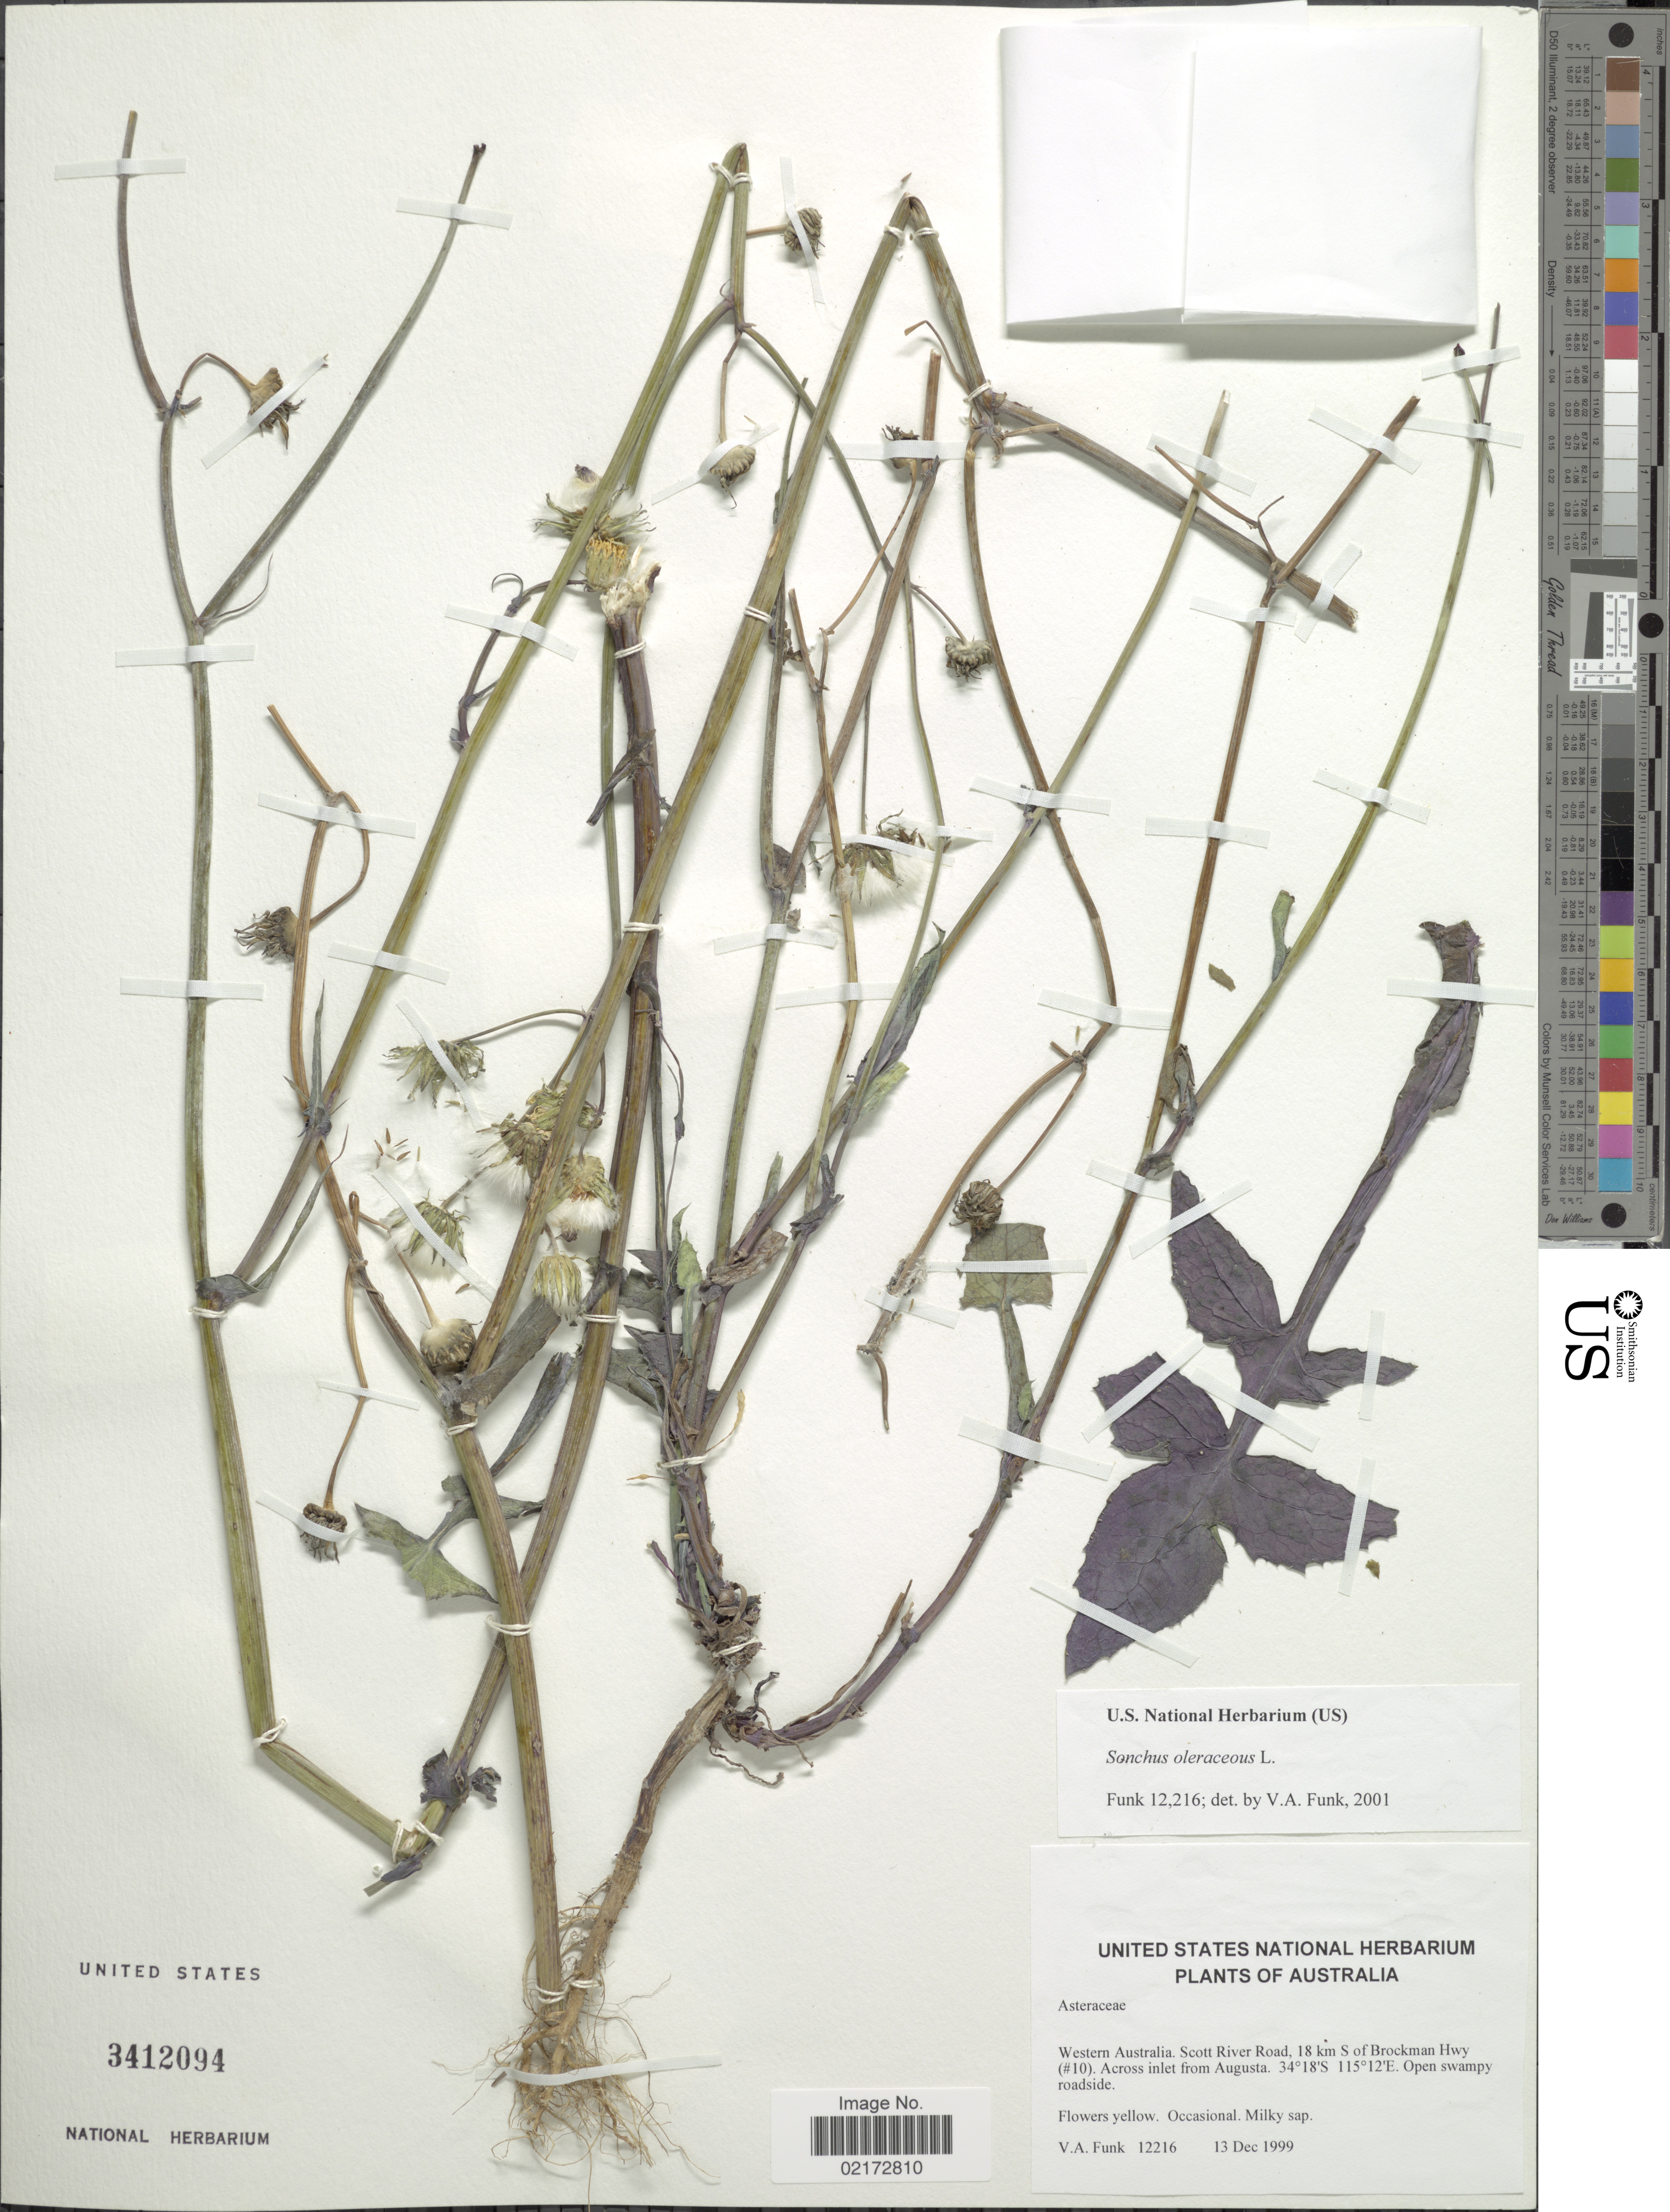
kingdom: Plantae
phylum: Tracheophyta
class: Magnoliopsida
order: Asterales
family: Asteraceae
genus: Sonchus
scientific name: Sonchus oleraceus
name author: L.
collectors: V. Funk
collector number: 12216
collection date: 1999-12-13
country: Australia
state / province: Western Australia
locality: Scott River Road, 18 km S of Brockham Hwy (#10), across inlet from Augusta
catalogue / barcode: US 3412094